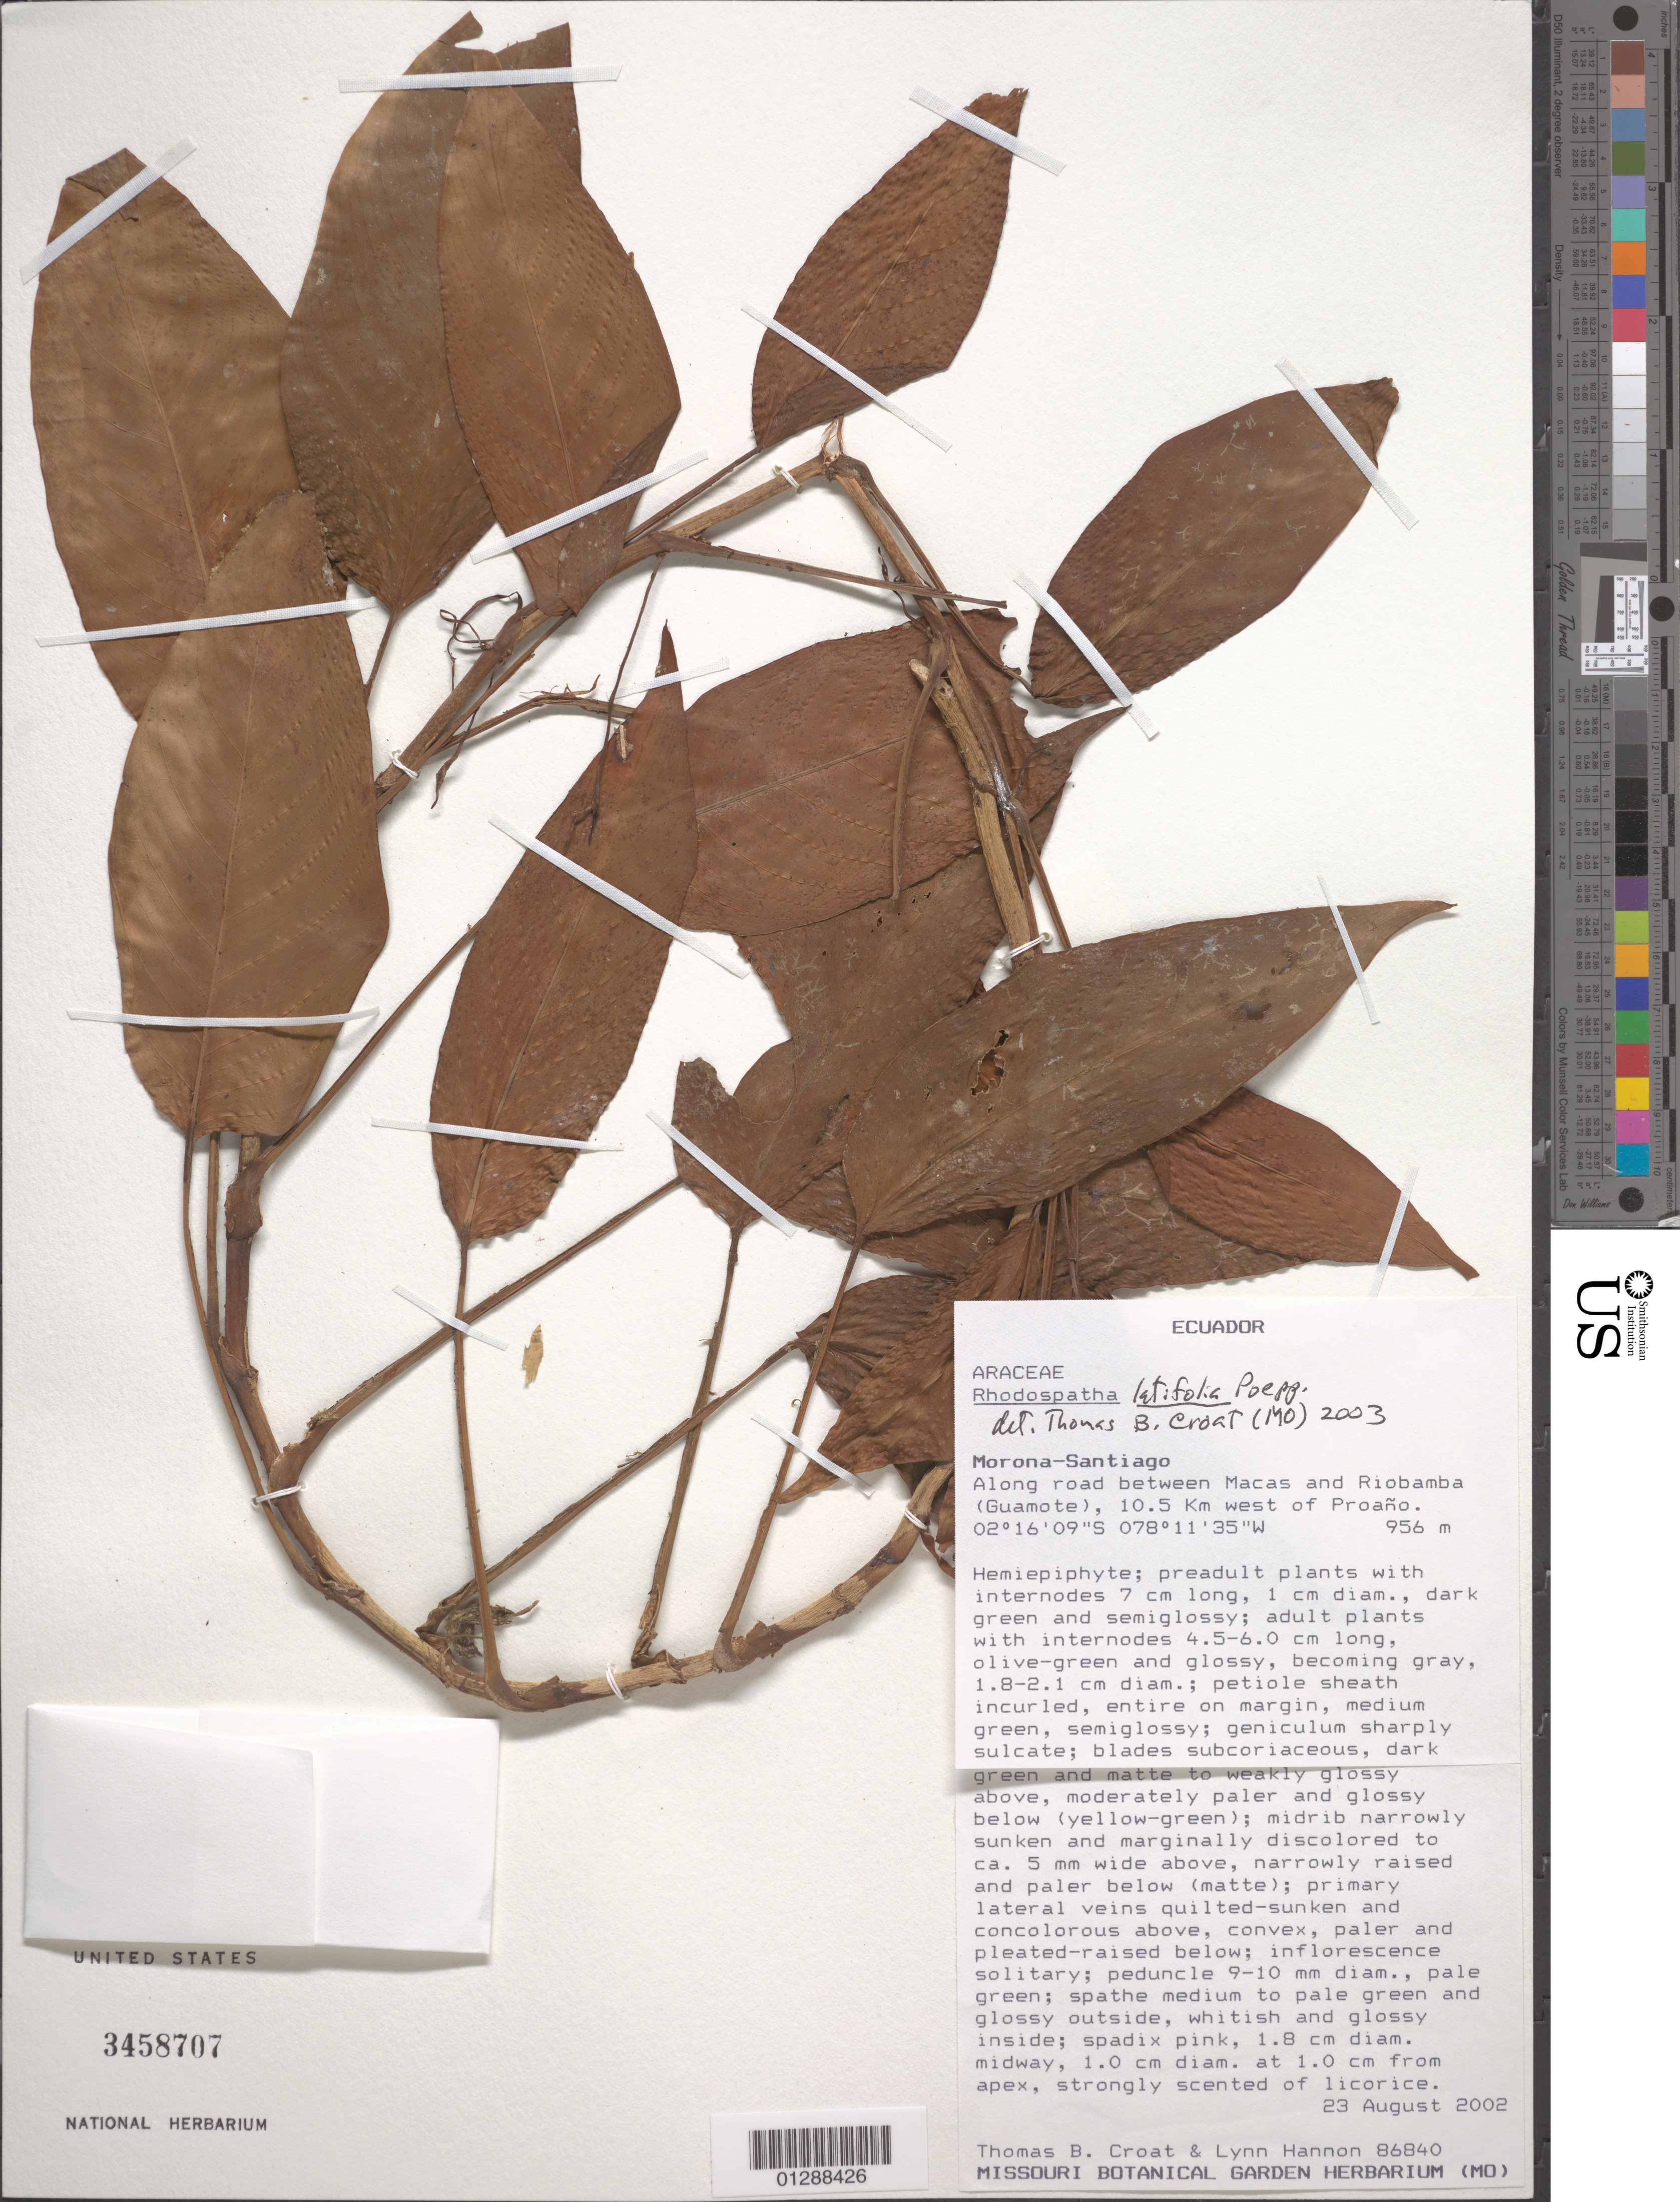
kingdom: Plantae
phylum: Tracheophyta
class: Liliopsida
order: Alismatales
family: Araceae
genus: Rhodospatha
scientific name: Rhodospatha latifolia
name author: Poepp. & Endl.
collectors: T. B. Croat & L. Hannon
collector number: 86840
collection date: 2002-08-23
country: Ecuador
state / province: Morona-Santiago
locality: Along road between Macas and Riobamba (Guamote), 10.5 Km west of Proaño.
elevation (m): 956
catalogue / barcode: US 3458707